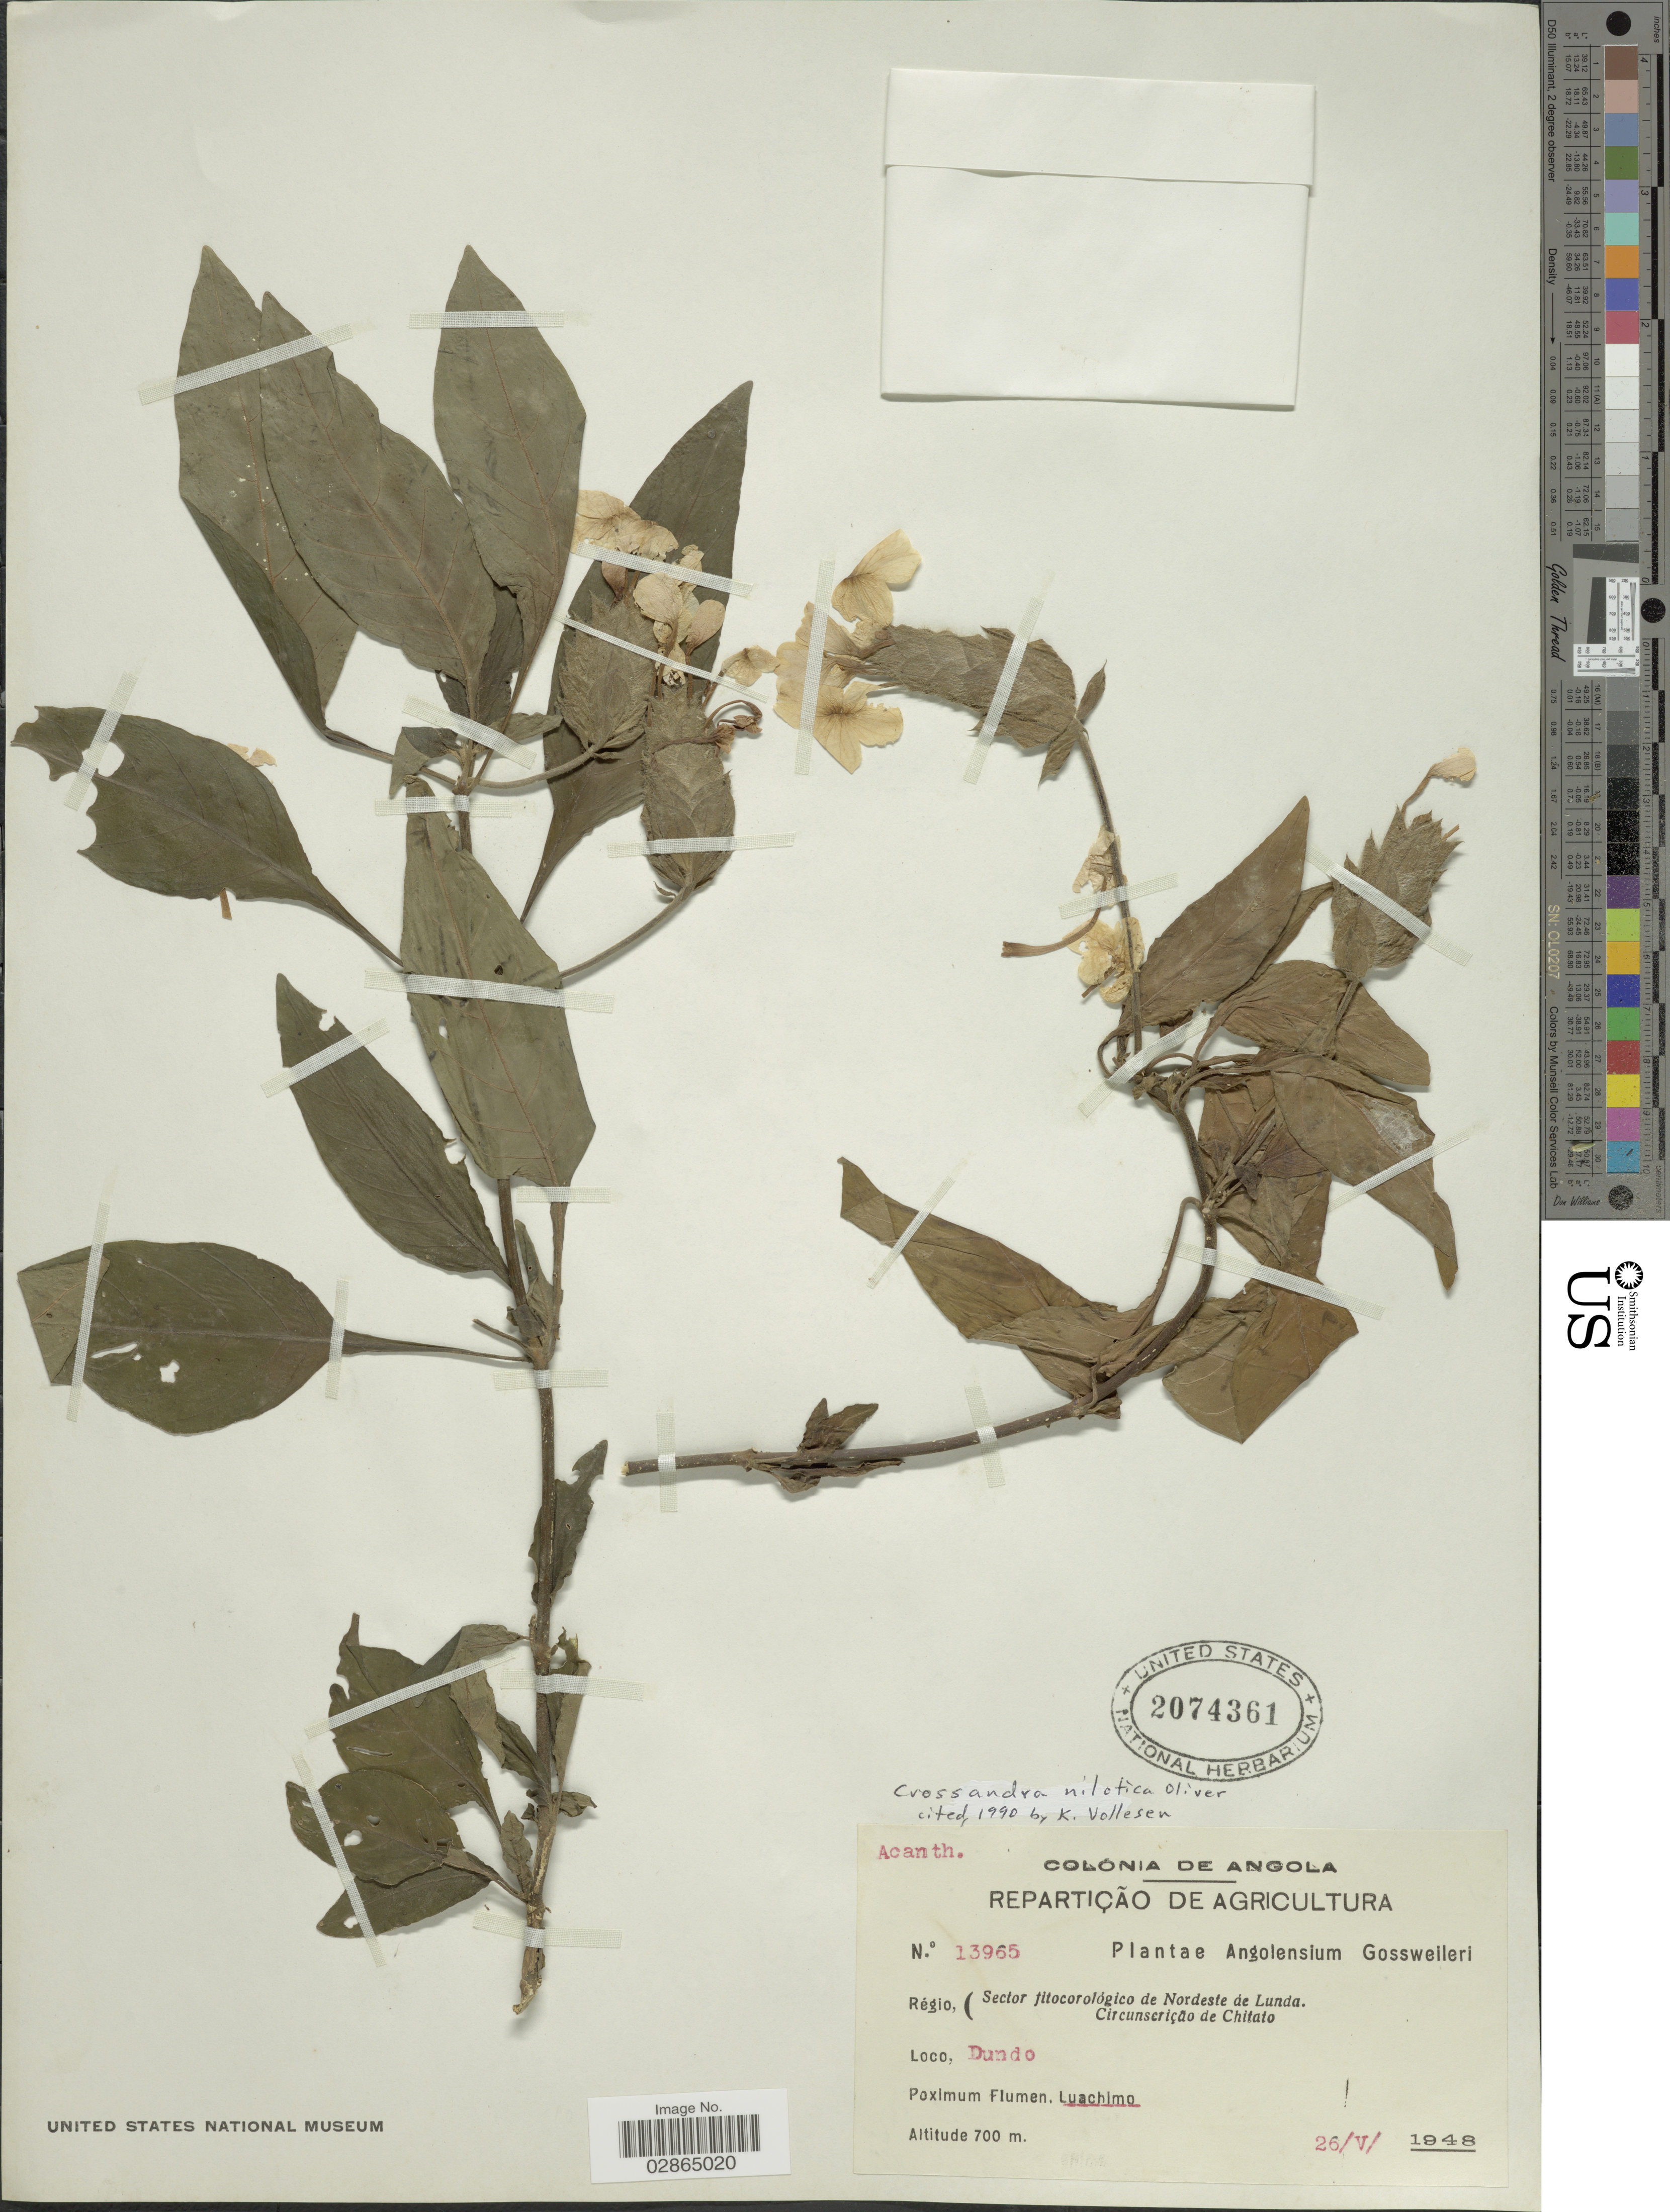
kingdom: Plantae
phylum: Tracheophyta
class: Magnoliopsida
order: Lamiales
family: Acanthaceae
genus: Crossandra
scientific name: Crossandra nilotica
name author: Oliv.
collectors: -. Gossweiler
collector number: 13965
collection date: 1948-05-26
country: Angola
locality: Colónia de Angola. Régio, (Sector fitocorológico de Nordeste de Lunda. Circunscição de Chitato. Dundo. Proximum Flumen, Luachimo.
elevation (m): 700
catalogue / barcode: US 2074361